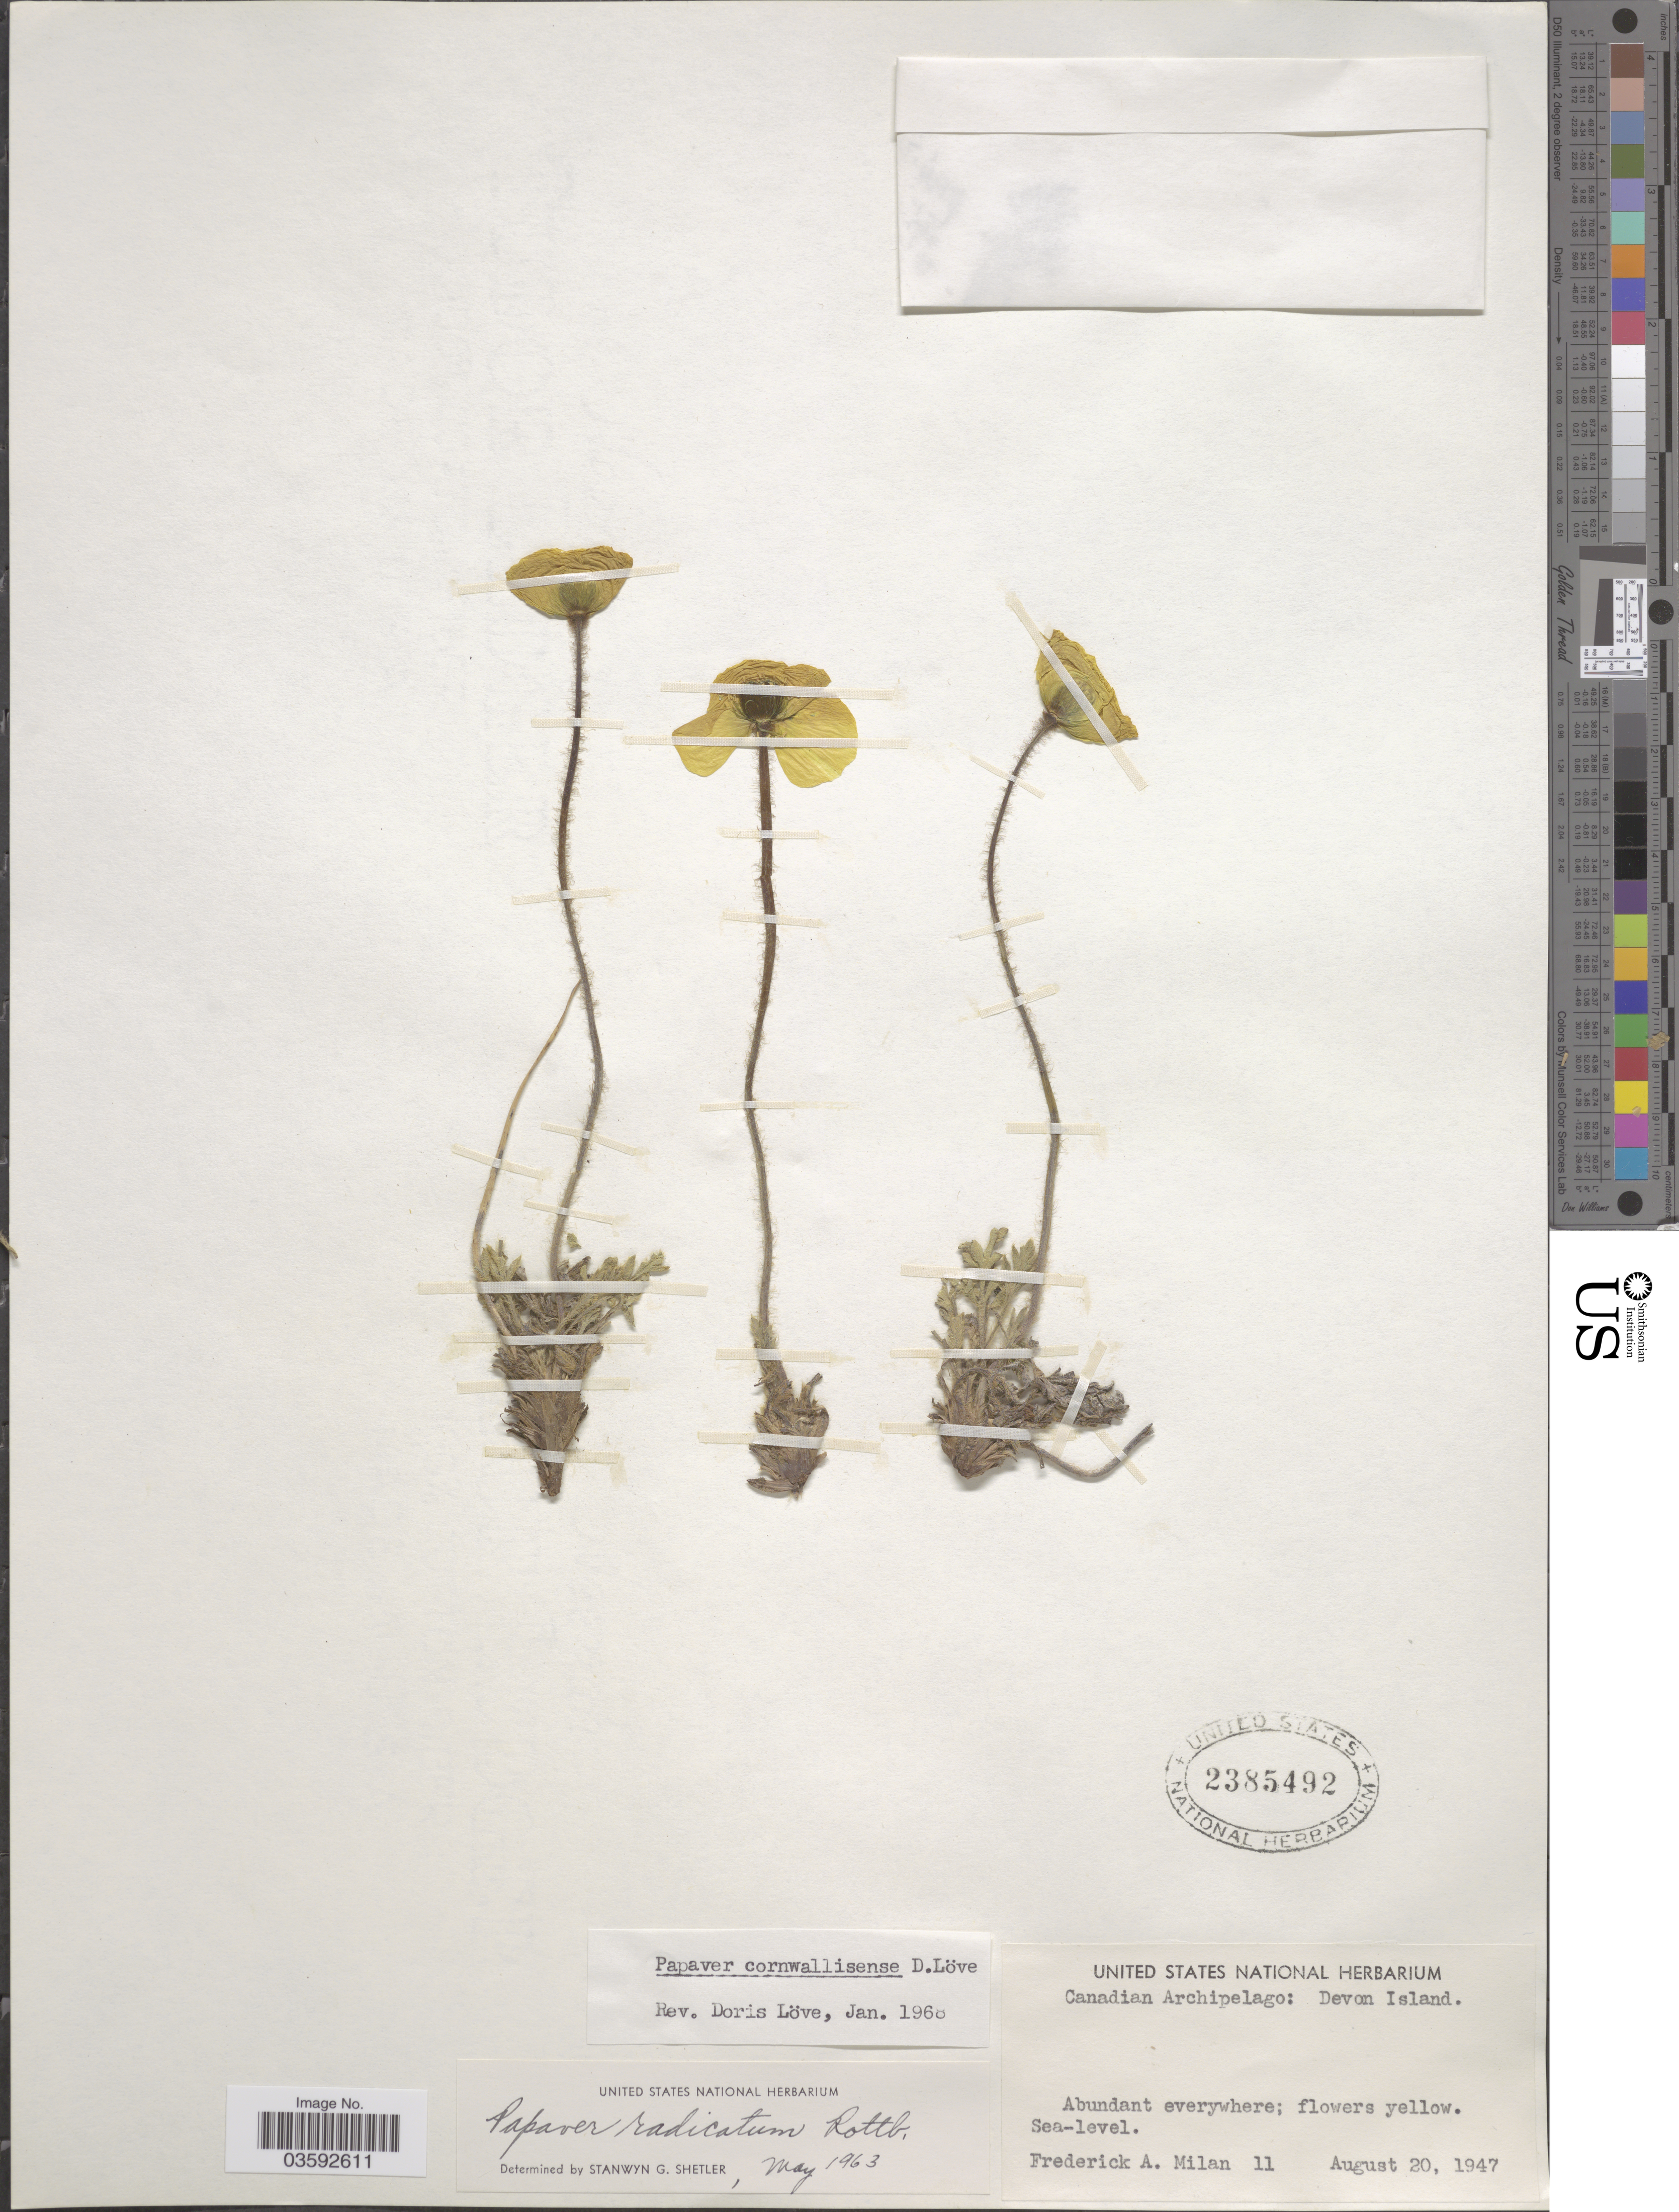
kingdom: Plantae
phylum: Tracheophyta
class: Magnoliopsida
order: Ranunculales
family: Papaveraceae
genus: Papaver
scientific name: Papaver cornwallisense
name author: D. Löve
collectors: F. Milan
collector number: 11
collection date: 1947-08-20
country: Canada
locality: Canadian Archipelago: Devon Island.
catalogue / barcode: US 2385492